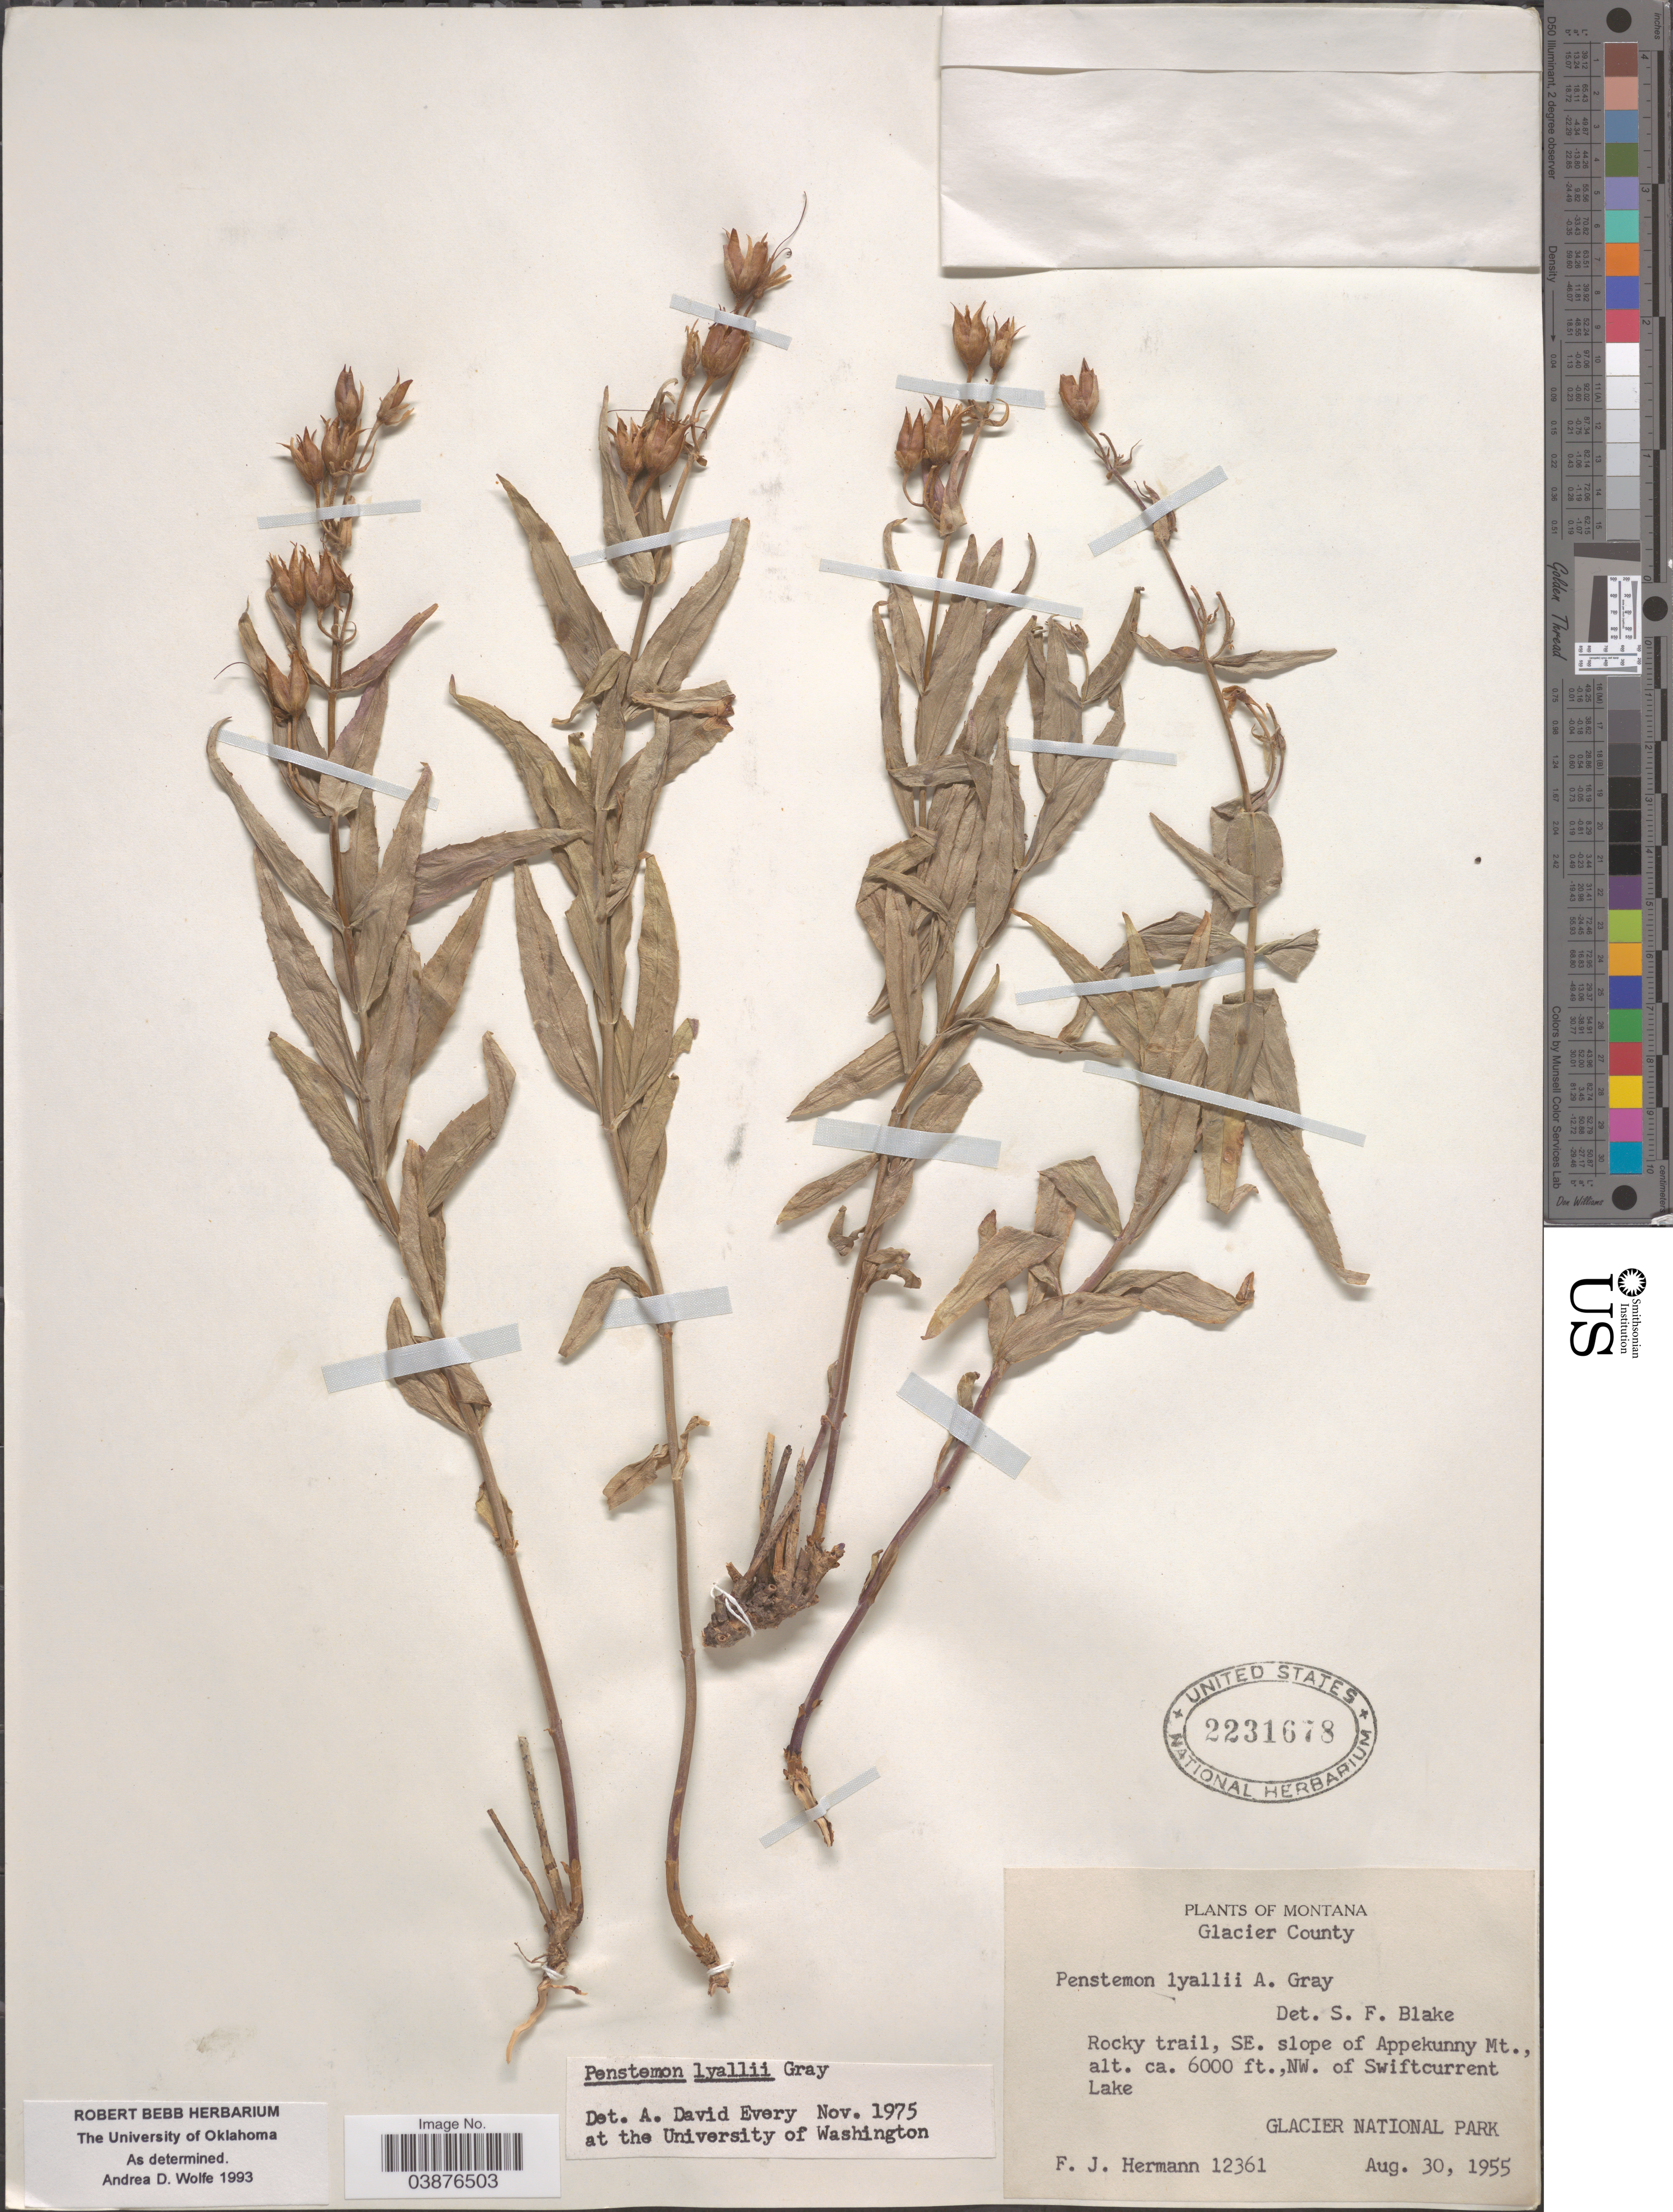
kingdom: Plantae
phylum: Tracheophyta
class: Magnoliopsida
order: Lamiales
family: Plantaginaceae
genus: Penstemon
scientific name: Penstemon lyallii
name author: (A. Gray) A. Gray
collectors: F. J. Hermann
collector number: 12361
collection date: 1955-08-30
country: United States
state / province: Montana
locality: Glacier County. SE. slope of Appekunny Mt., NW. of Swiftcurrent Lake. Glacier National Park.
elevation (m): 1829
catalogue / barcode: US 2231678